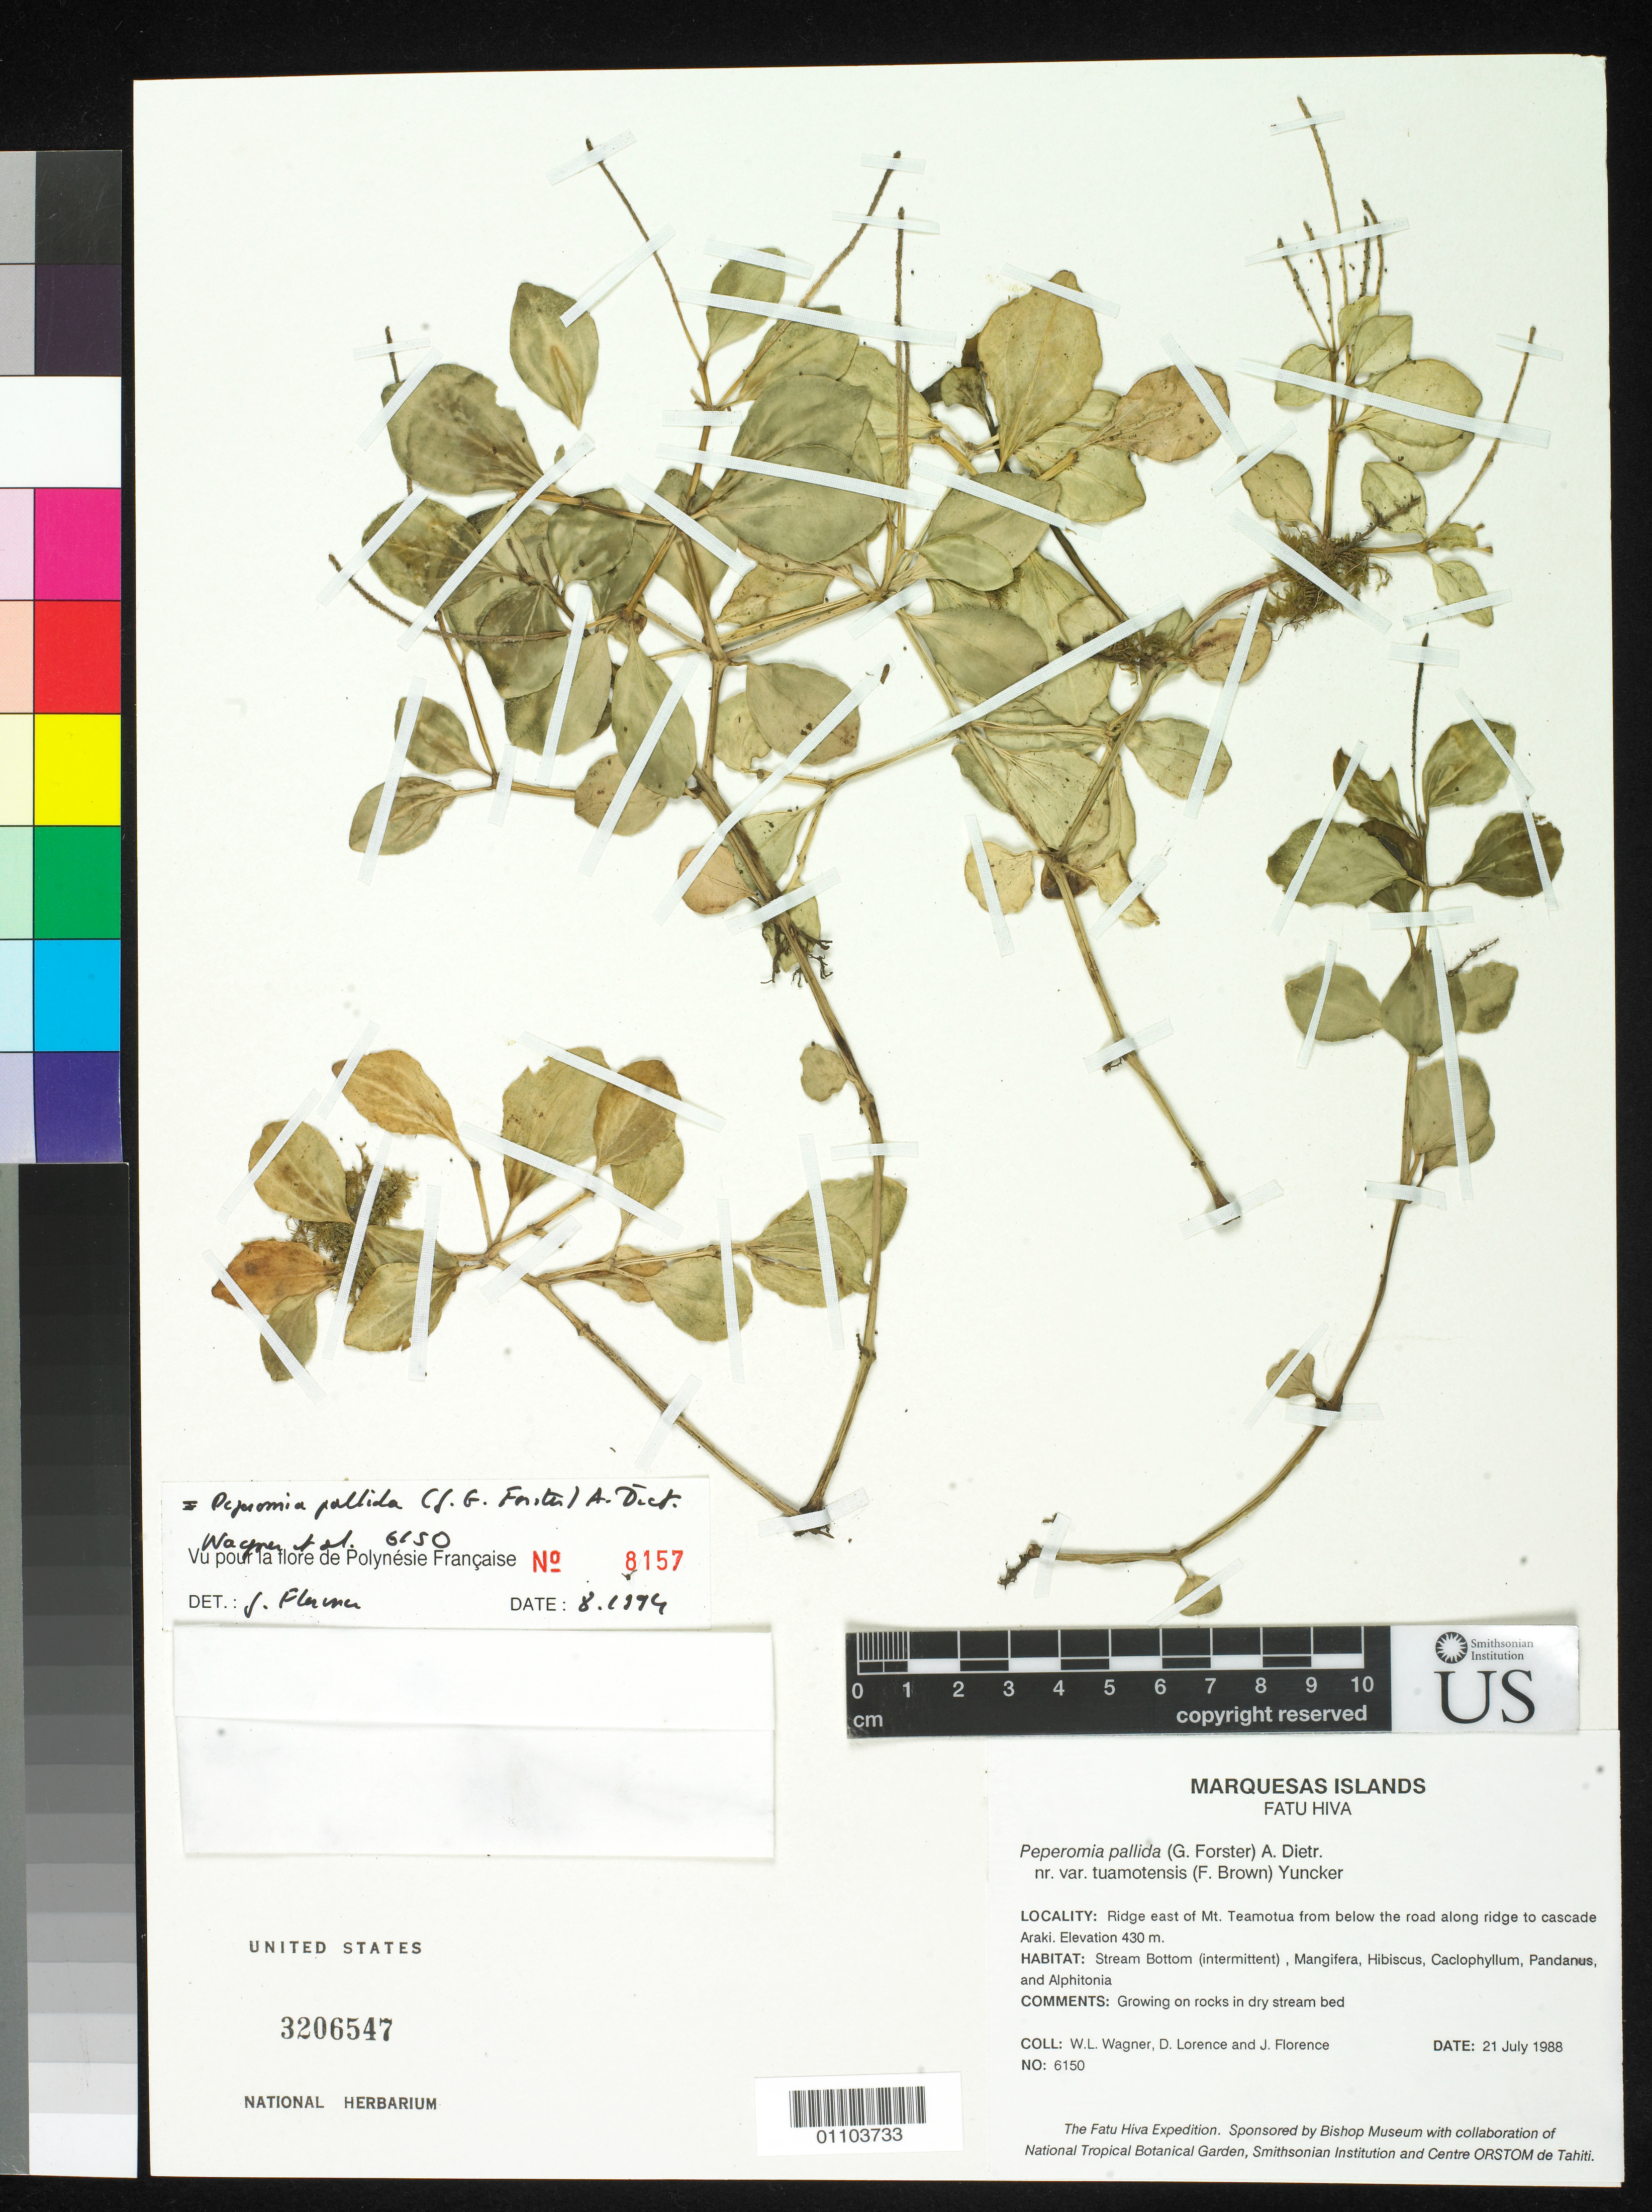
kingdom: Plantae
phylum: Tracheophyta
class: Magnoliopsida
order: Piperales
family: Piperaceae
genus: Peperomia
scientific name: Peperomia pallida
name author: (G. Forst.) Dietr.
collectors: W. L. Wagner, D. Lorence & J. Florence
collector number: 6150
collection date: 1988-07-21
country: French Polynesia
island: Fatu Hiva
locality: ridge E of Mt Teamotua, below the road along ridge to cascade Araki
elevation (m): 430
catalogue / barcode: US 3206547